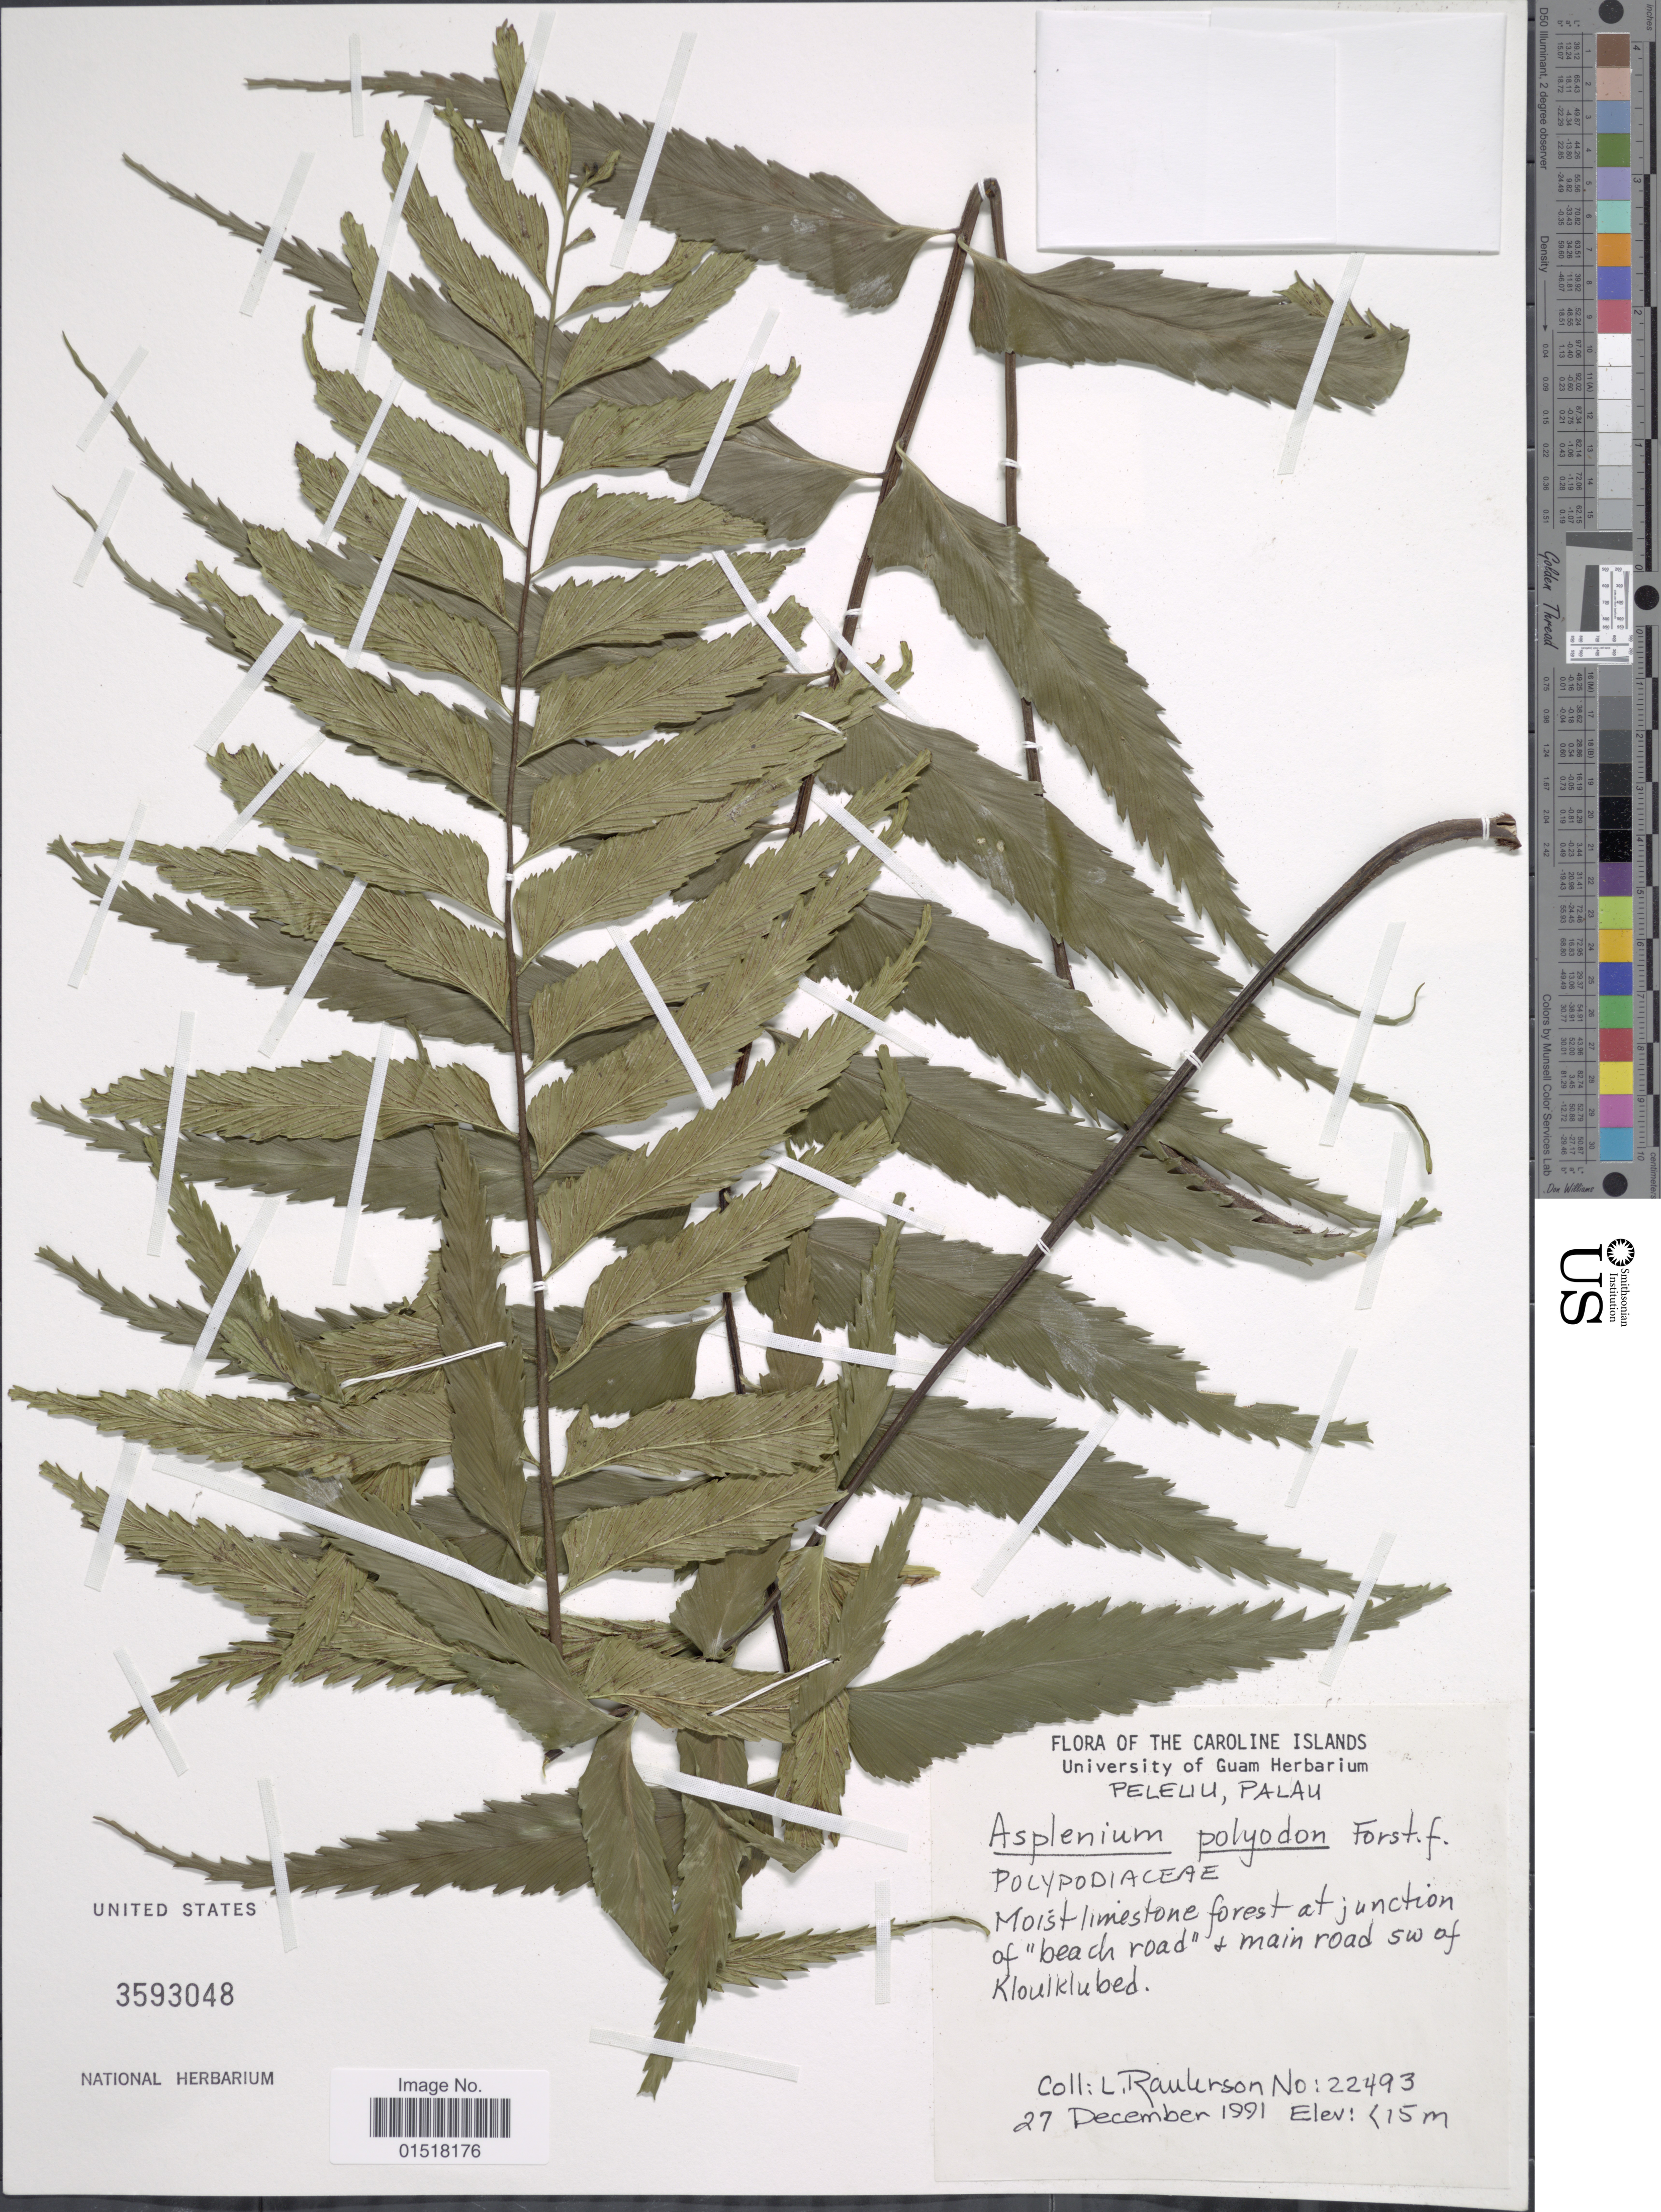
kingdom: Plantae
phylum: Tracheophyta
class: Polypodiopsida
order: Polypodiales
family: Aspleniaceae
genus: Asplenium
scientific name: Asplenium polyodon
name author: G. Forst.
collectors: L. Raulerson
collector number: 22493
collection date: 1991-12-27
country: Palau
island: Beliliou [Peleliu]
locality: Peleliu, Palau. Moist limestone forest at junction of "beach road" & main road SW of Kloulklubed.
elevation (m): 15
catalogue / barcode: US 3593048